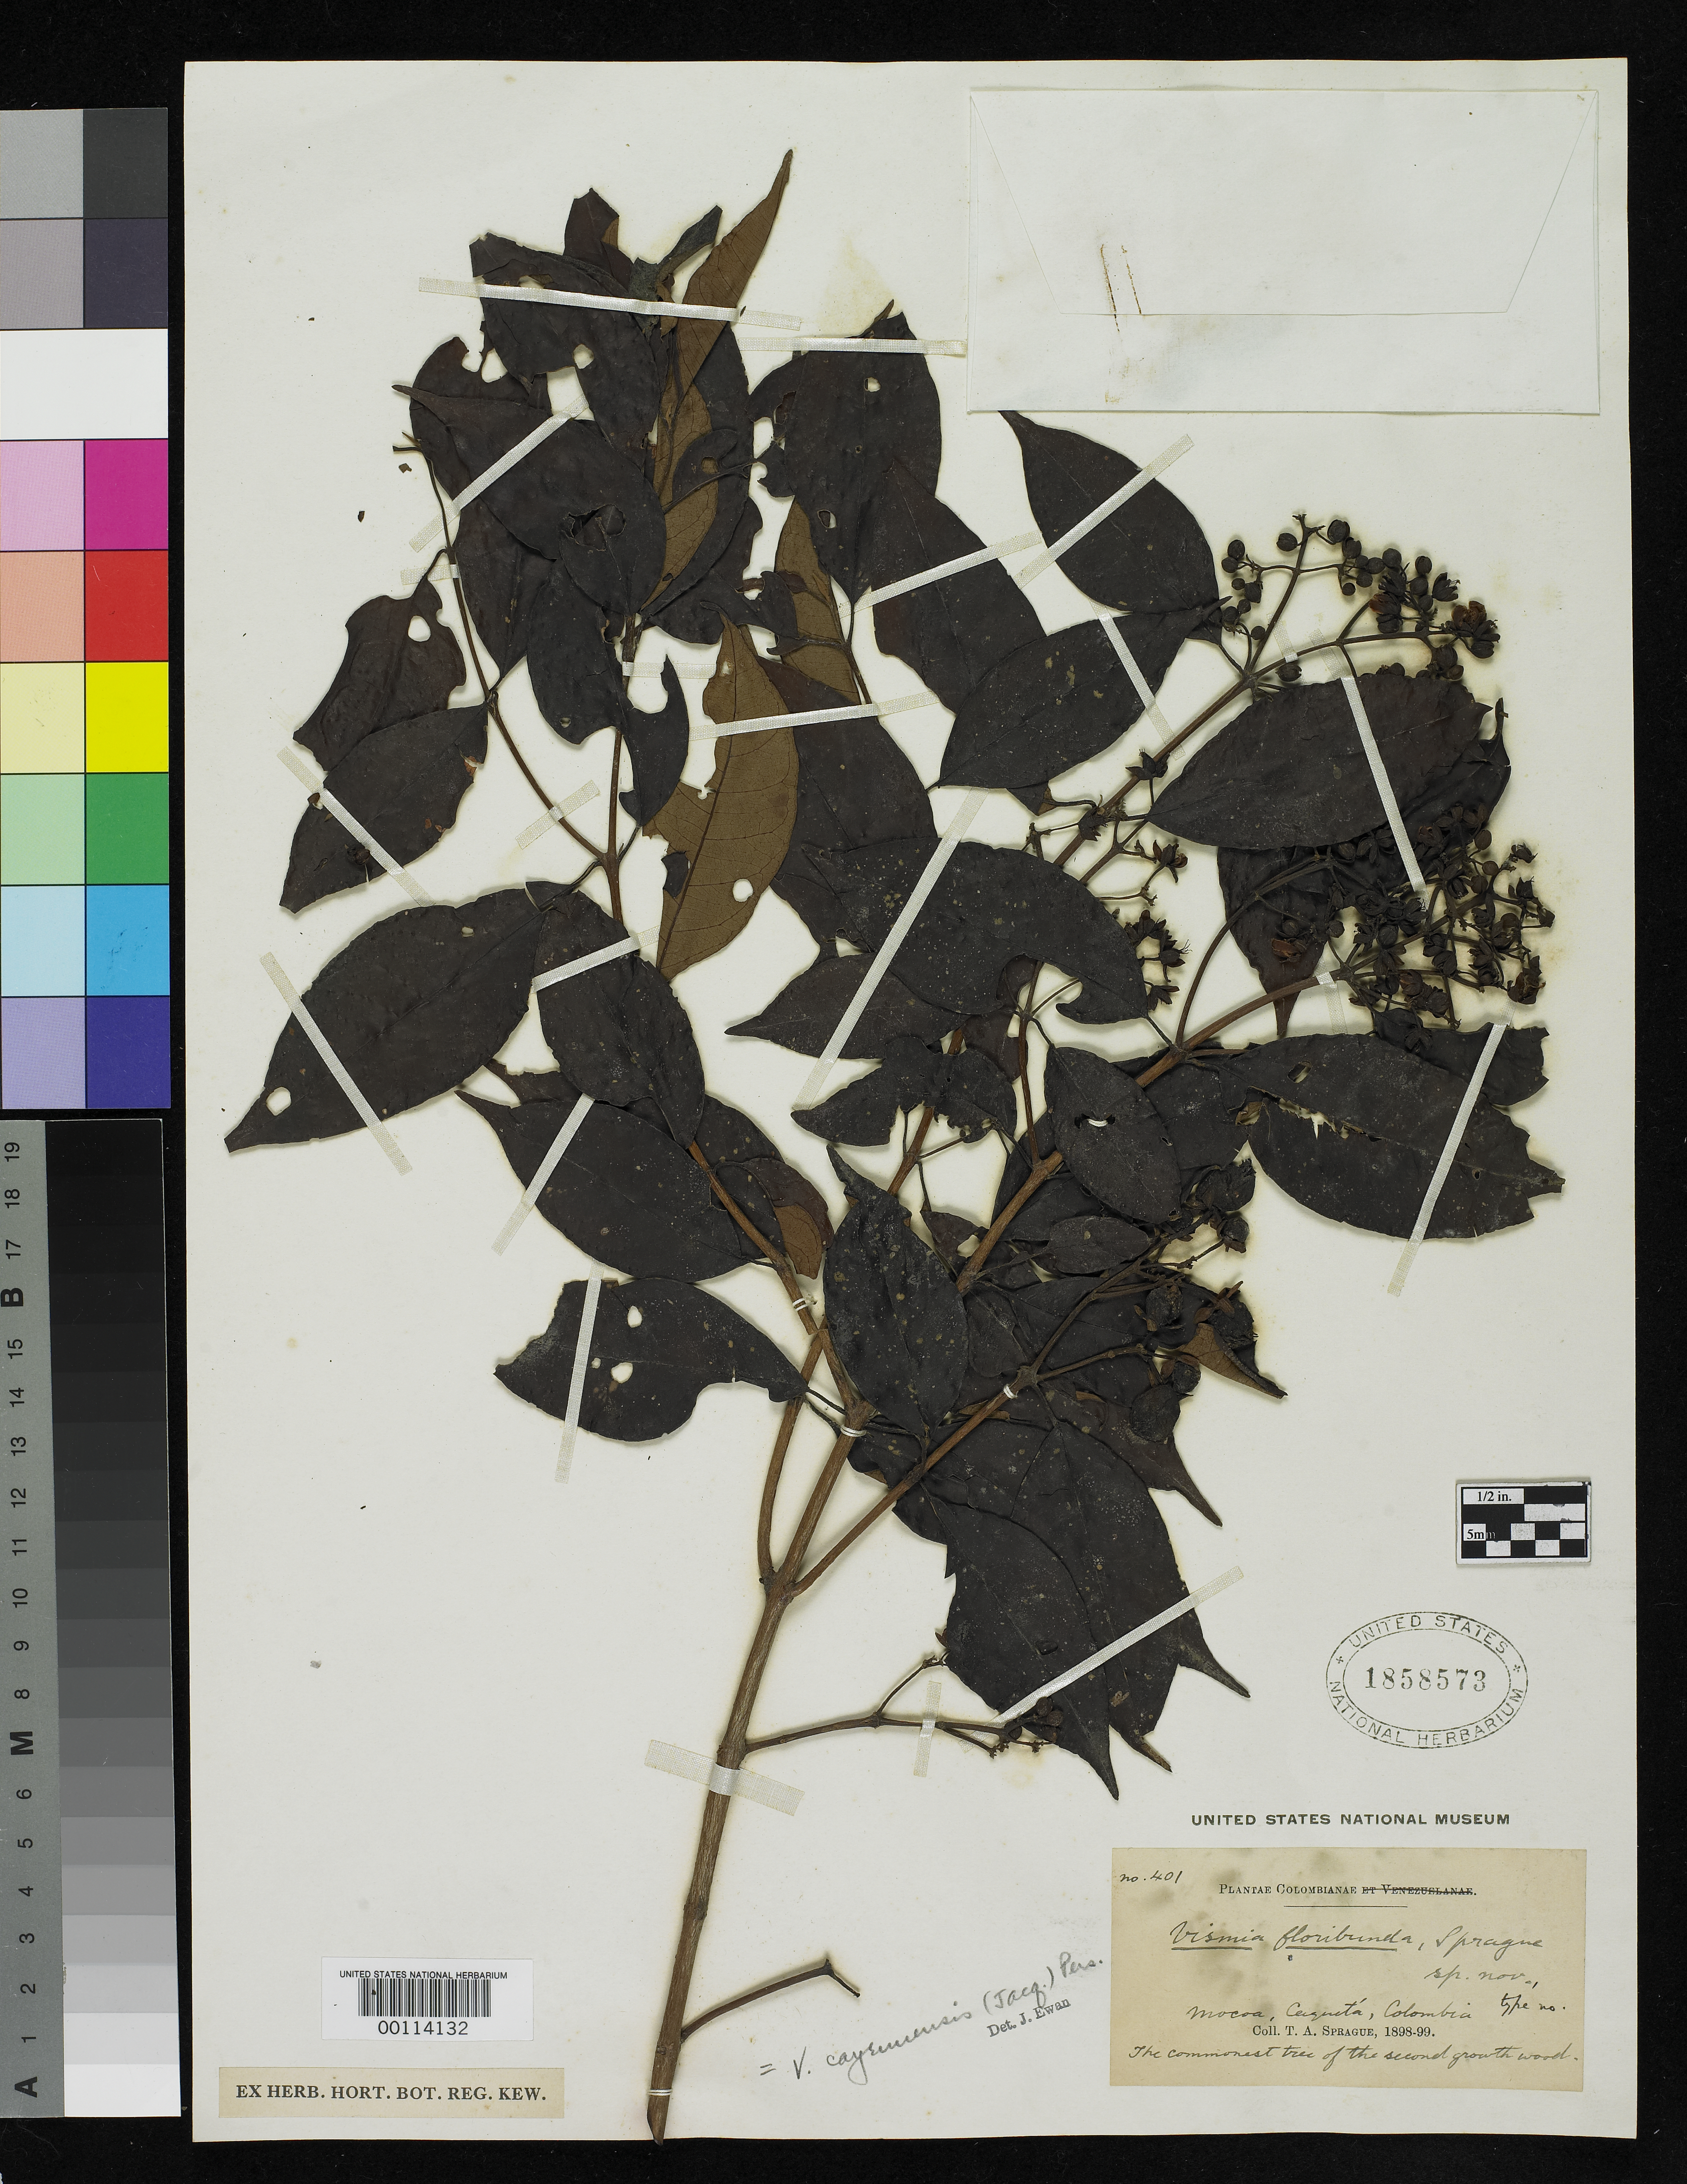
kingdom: Plantae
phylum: Tracheophyta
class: Magnoliopsida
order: Malpighiales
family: Hypericaceae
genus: Vismia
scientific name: Vismia floribunda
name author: Sprague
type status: Isotype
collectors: T. A. Sprague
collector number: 401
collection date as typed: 1898 to -- --- 1899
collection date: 1898/1899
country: Colombia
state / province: Putumayo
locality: Mocoa.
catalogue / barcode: US 1858573